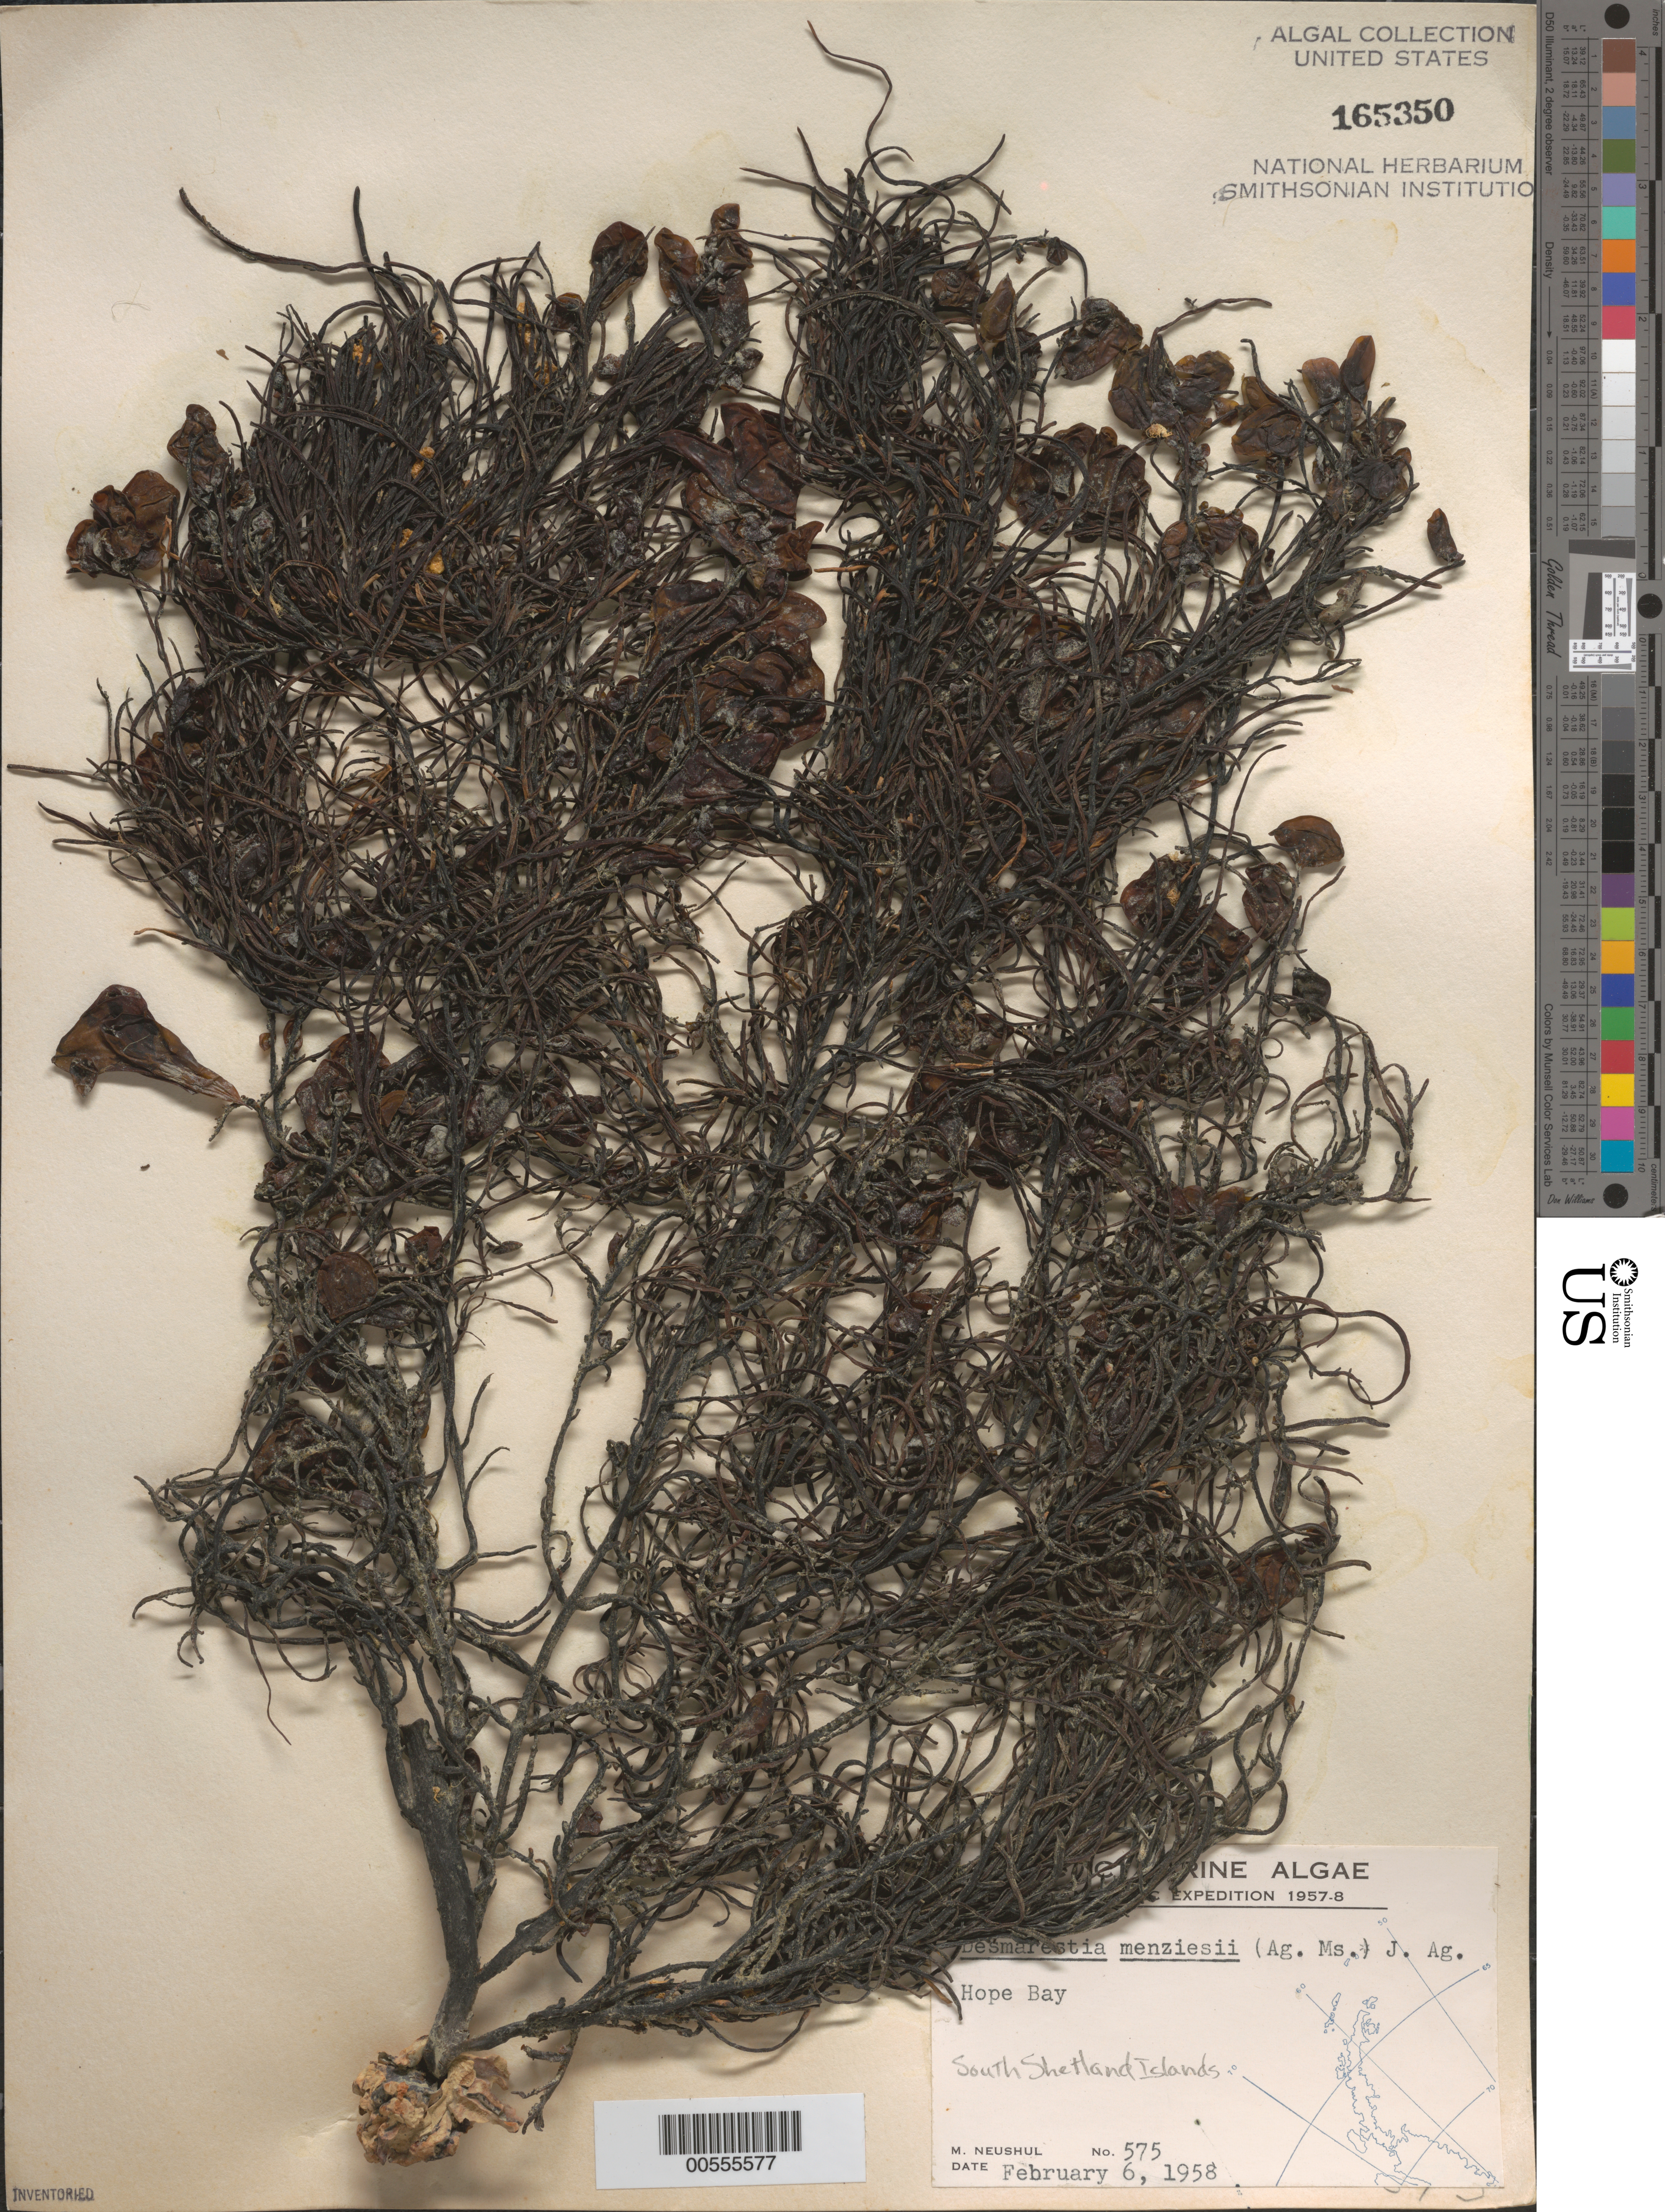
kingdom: Chromista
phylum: Ochrophyta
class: Phaeophyceae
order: Desmarestiales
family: Desmarestiaceae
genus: Desmarestia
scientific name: Desmarestia menziesii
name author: J. Agardh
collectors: M. Neushul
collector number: Neushul 575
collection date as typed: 06 Feb 1958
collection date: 1958-02-06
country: Antarctica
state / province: Antarctic Peninsula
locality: Hope Bay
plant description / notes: Argentine Antarctic Expedition, 1957-1958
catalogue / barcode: US 165350